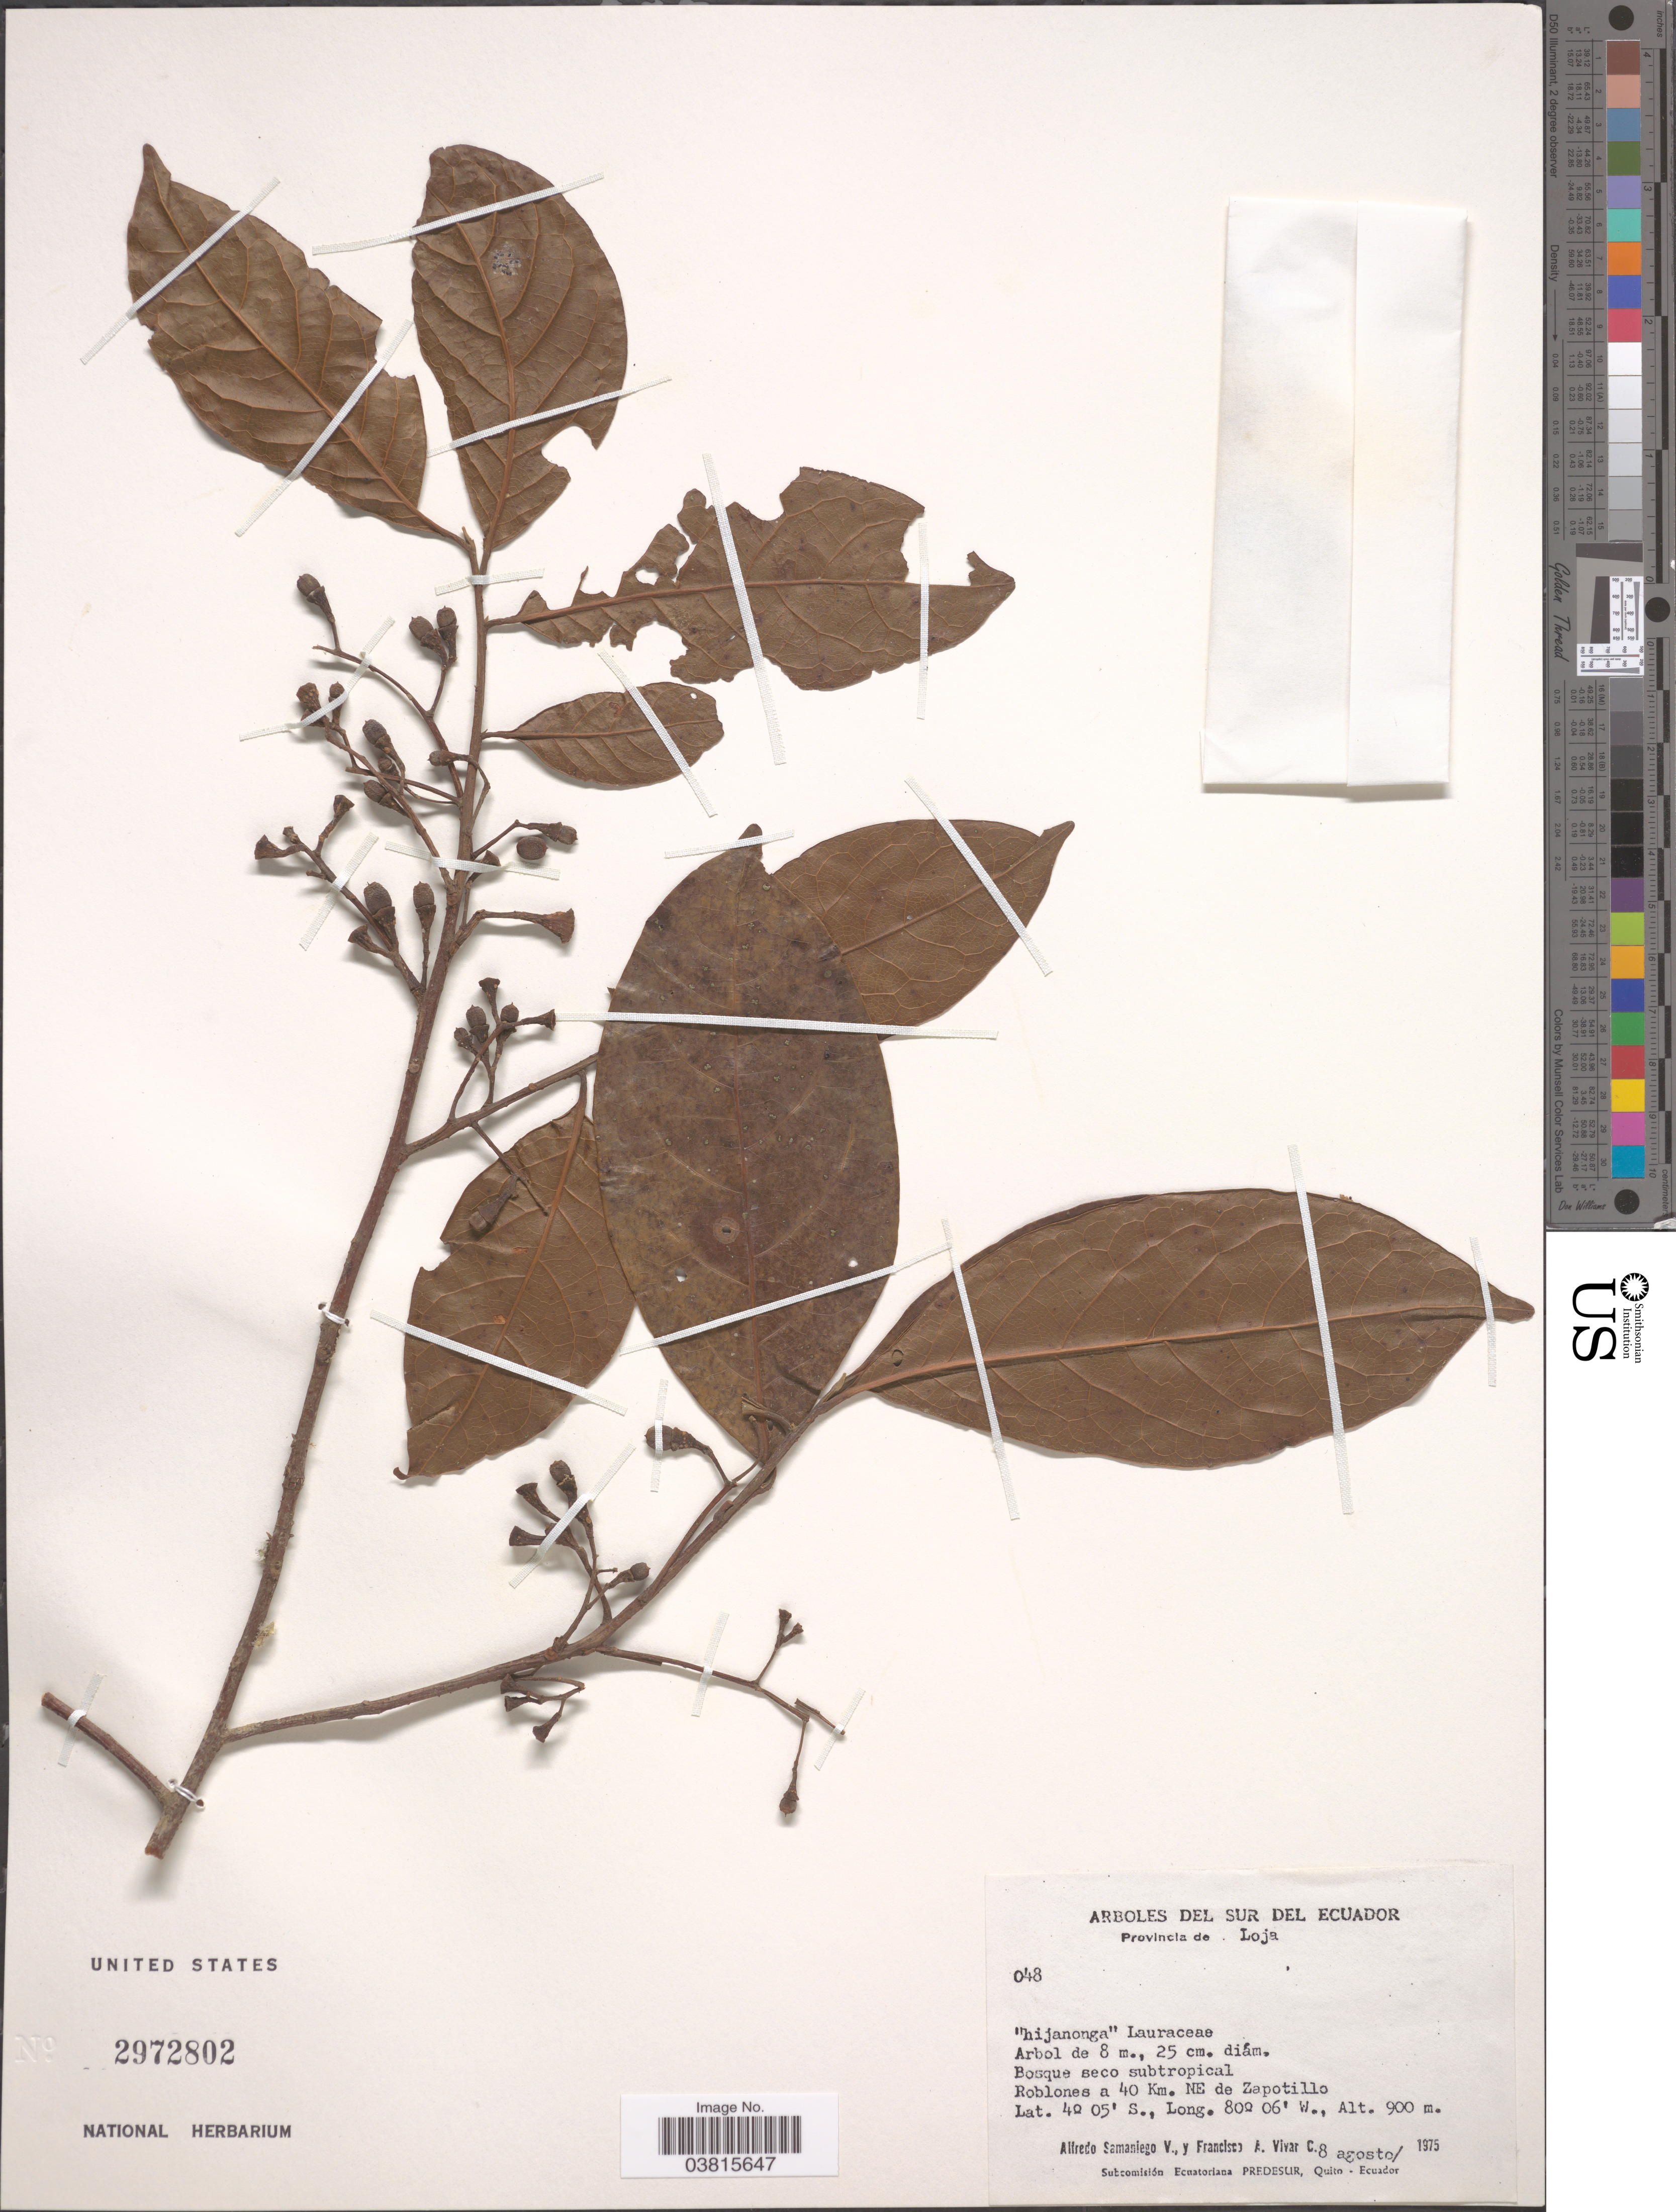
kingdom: Plantae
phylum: Tracheophyta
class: Magnoliopsida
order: Laurales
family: Lauraceae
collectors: A. V. Samaniego & F. A. Vivar C.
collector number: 048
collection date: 1975-08-08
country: Ecuador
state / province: Loja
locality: Sur del Ecuador. Bosque seco subtropical. Roblones a 40 Km. de Zapotillo.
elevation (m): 900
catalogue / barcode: US 2972802